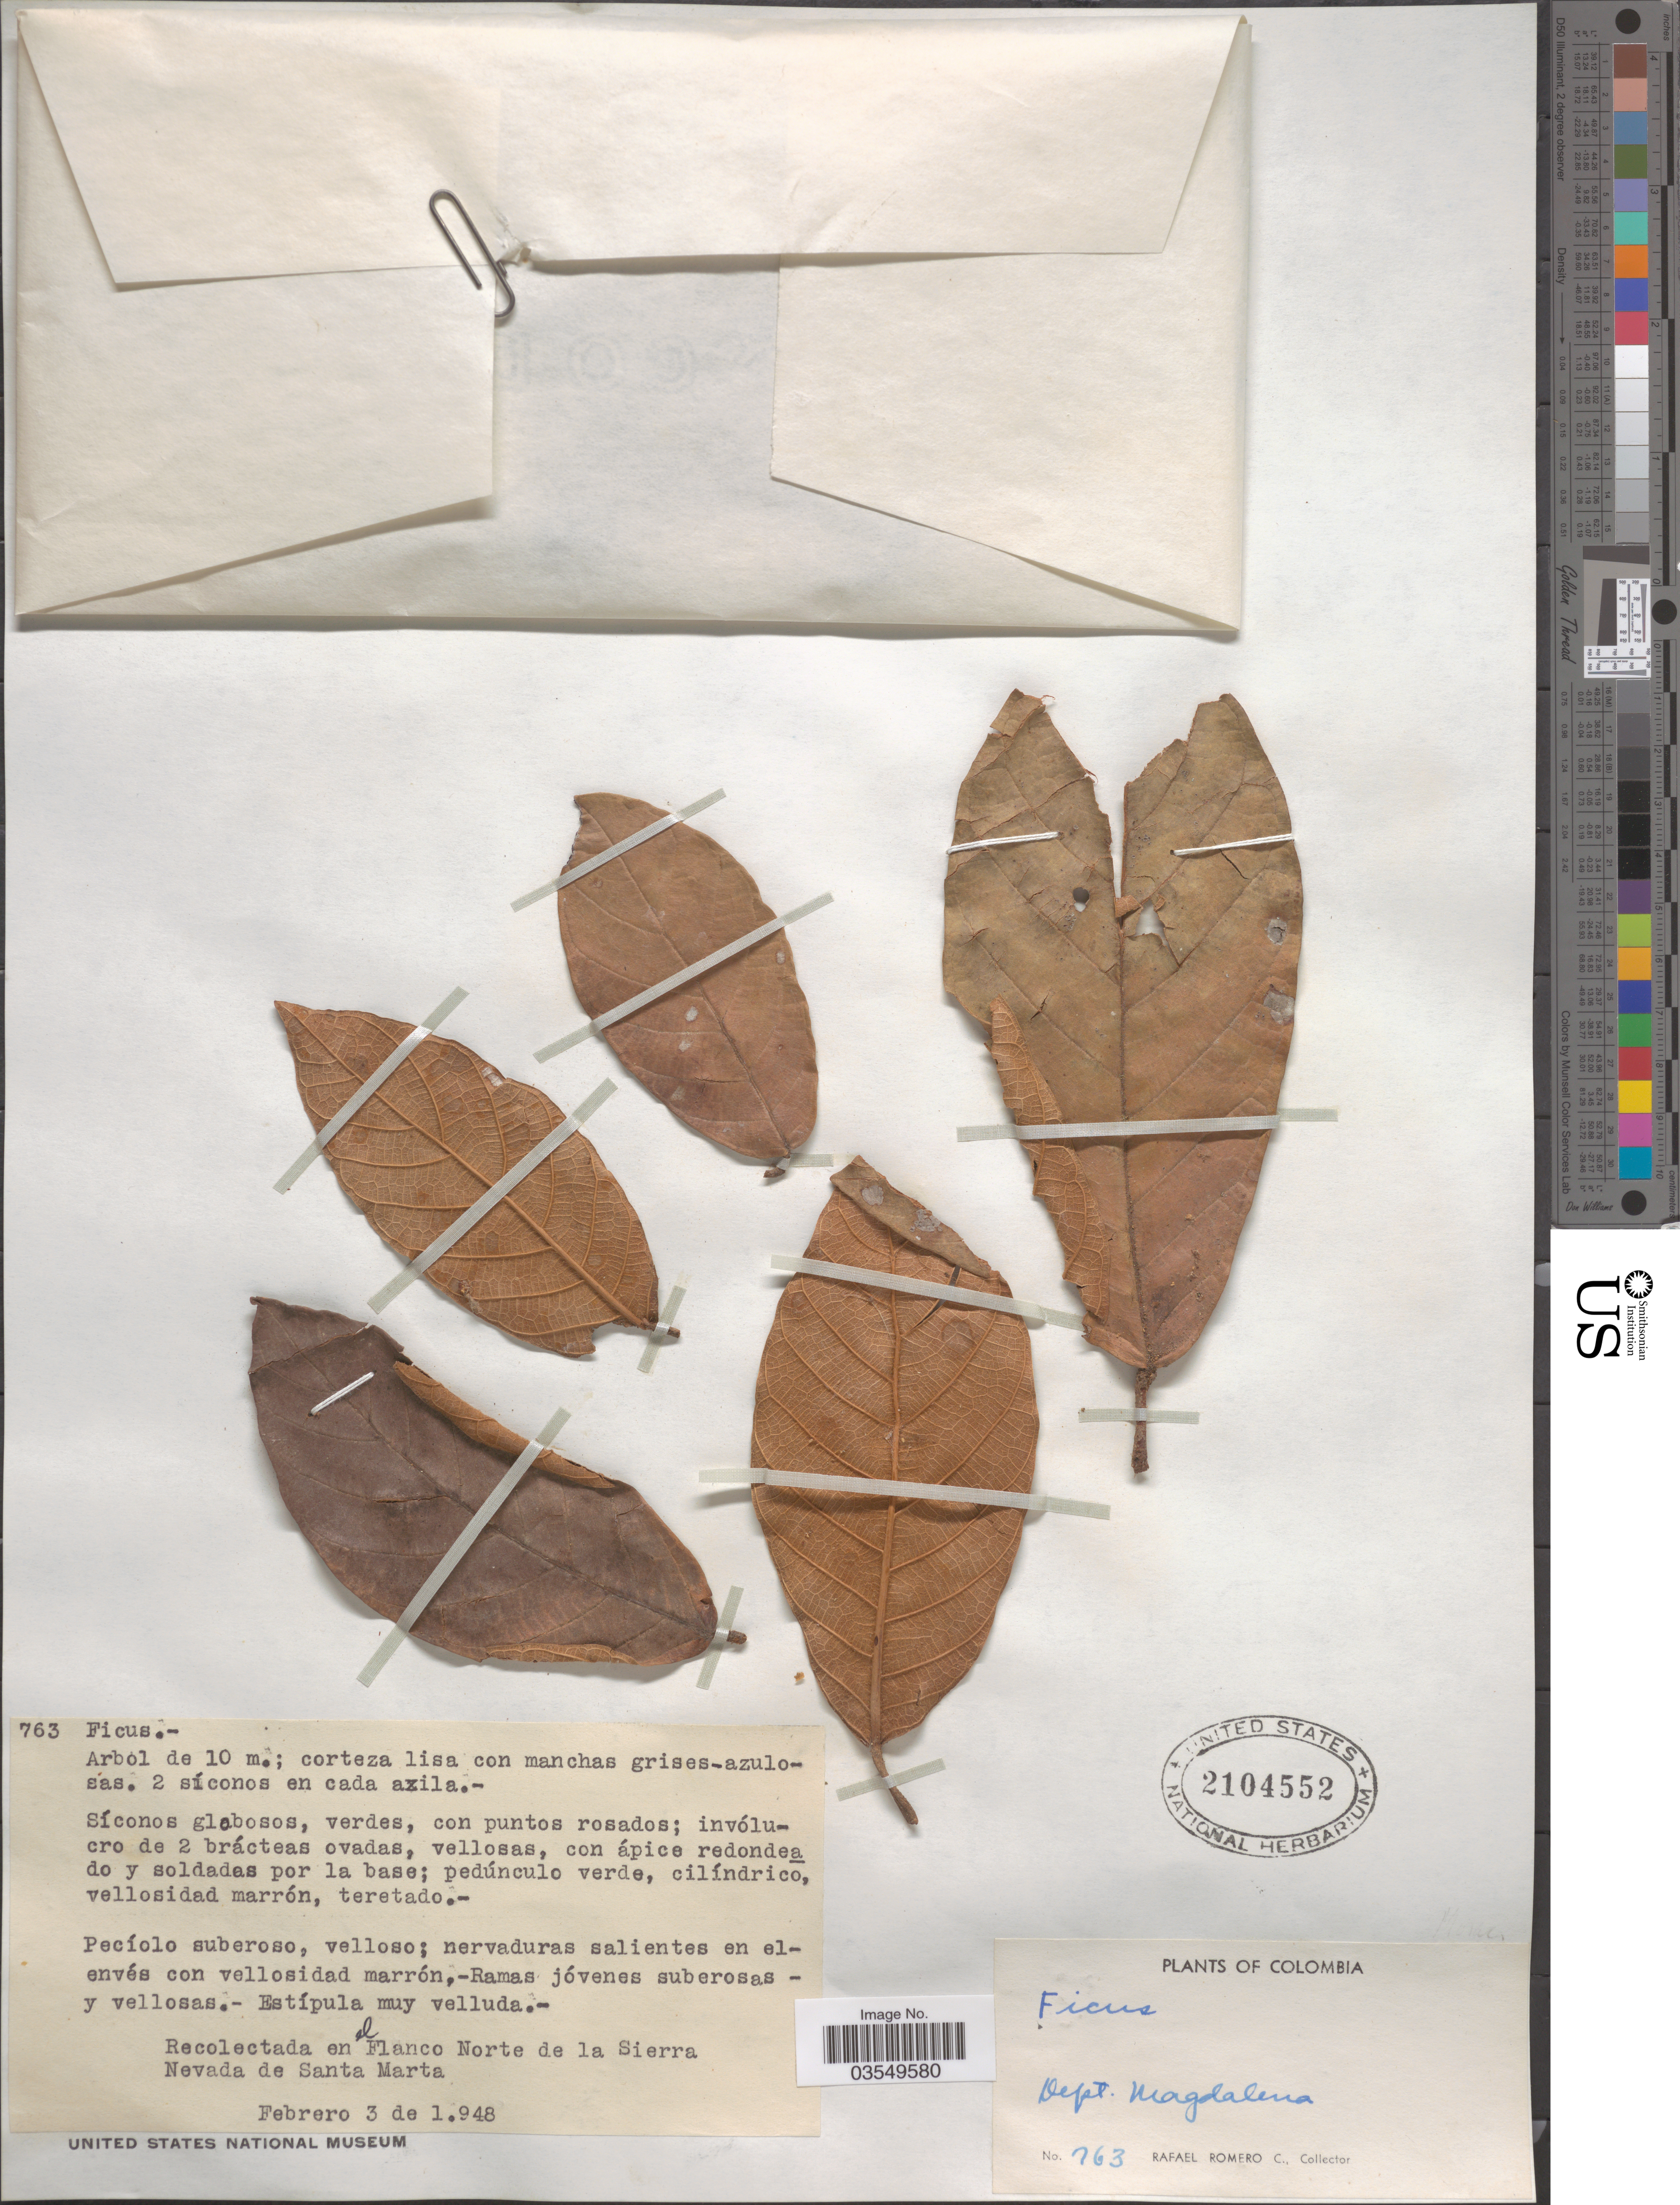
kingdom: Plantae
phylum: Tracheophyta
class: Magnoliopsida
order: Rosales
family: Moraceae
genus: Ficus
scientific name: Ficus sp.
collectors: R. Romero Castañeda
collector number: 763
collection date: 1948-02-03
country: Colombia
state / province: Magdalena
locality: En el Flanco Norte de la Sierra Nevada de Santa Marta. Dept. Magdalena.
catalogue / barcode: US 2104552